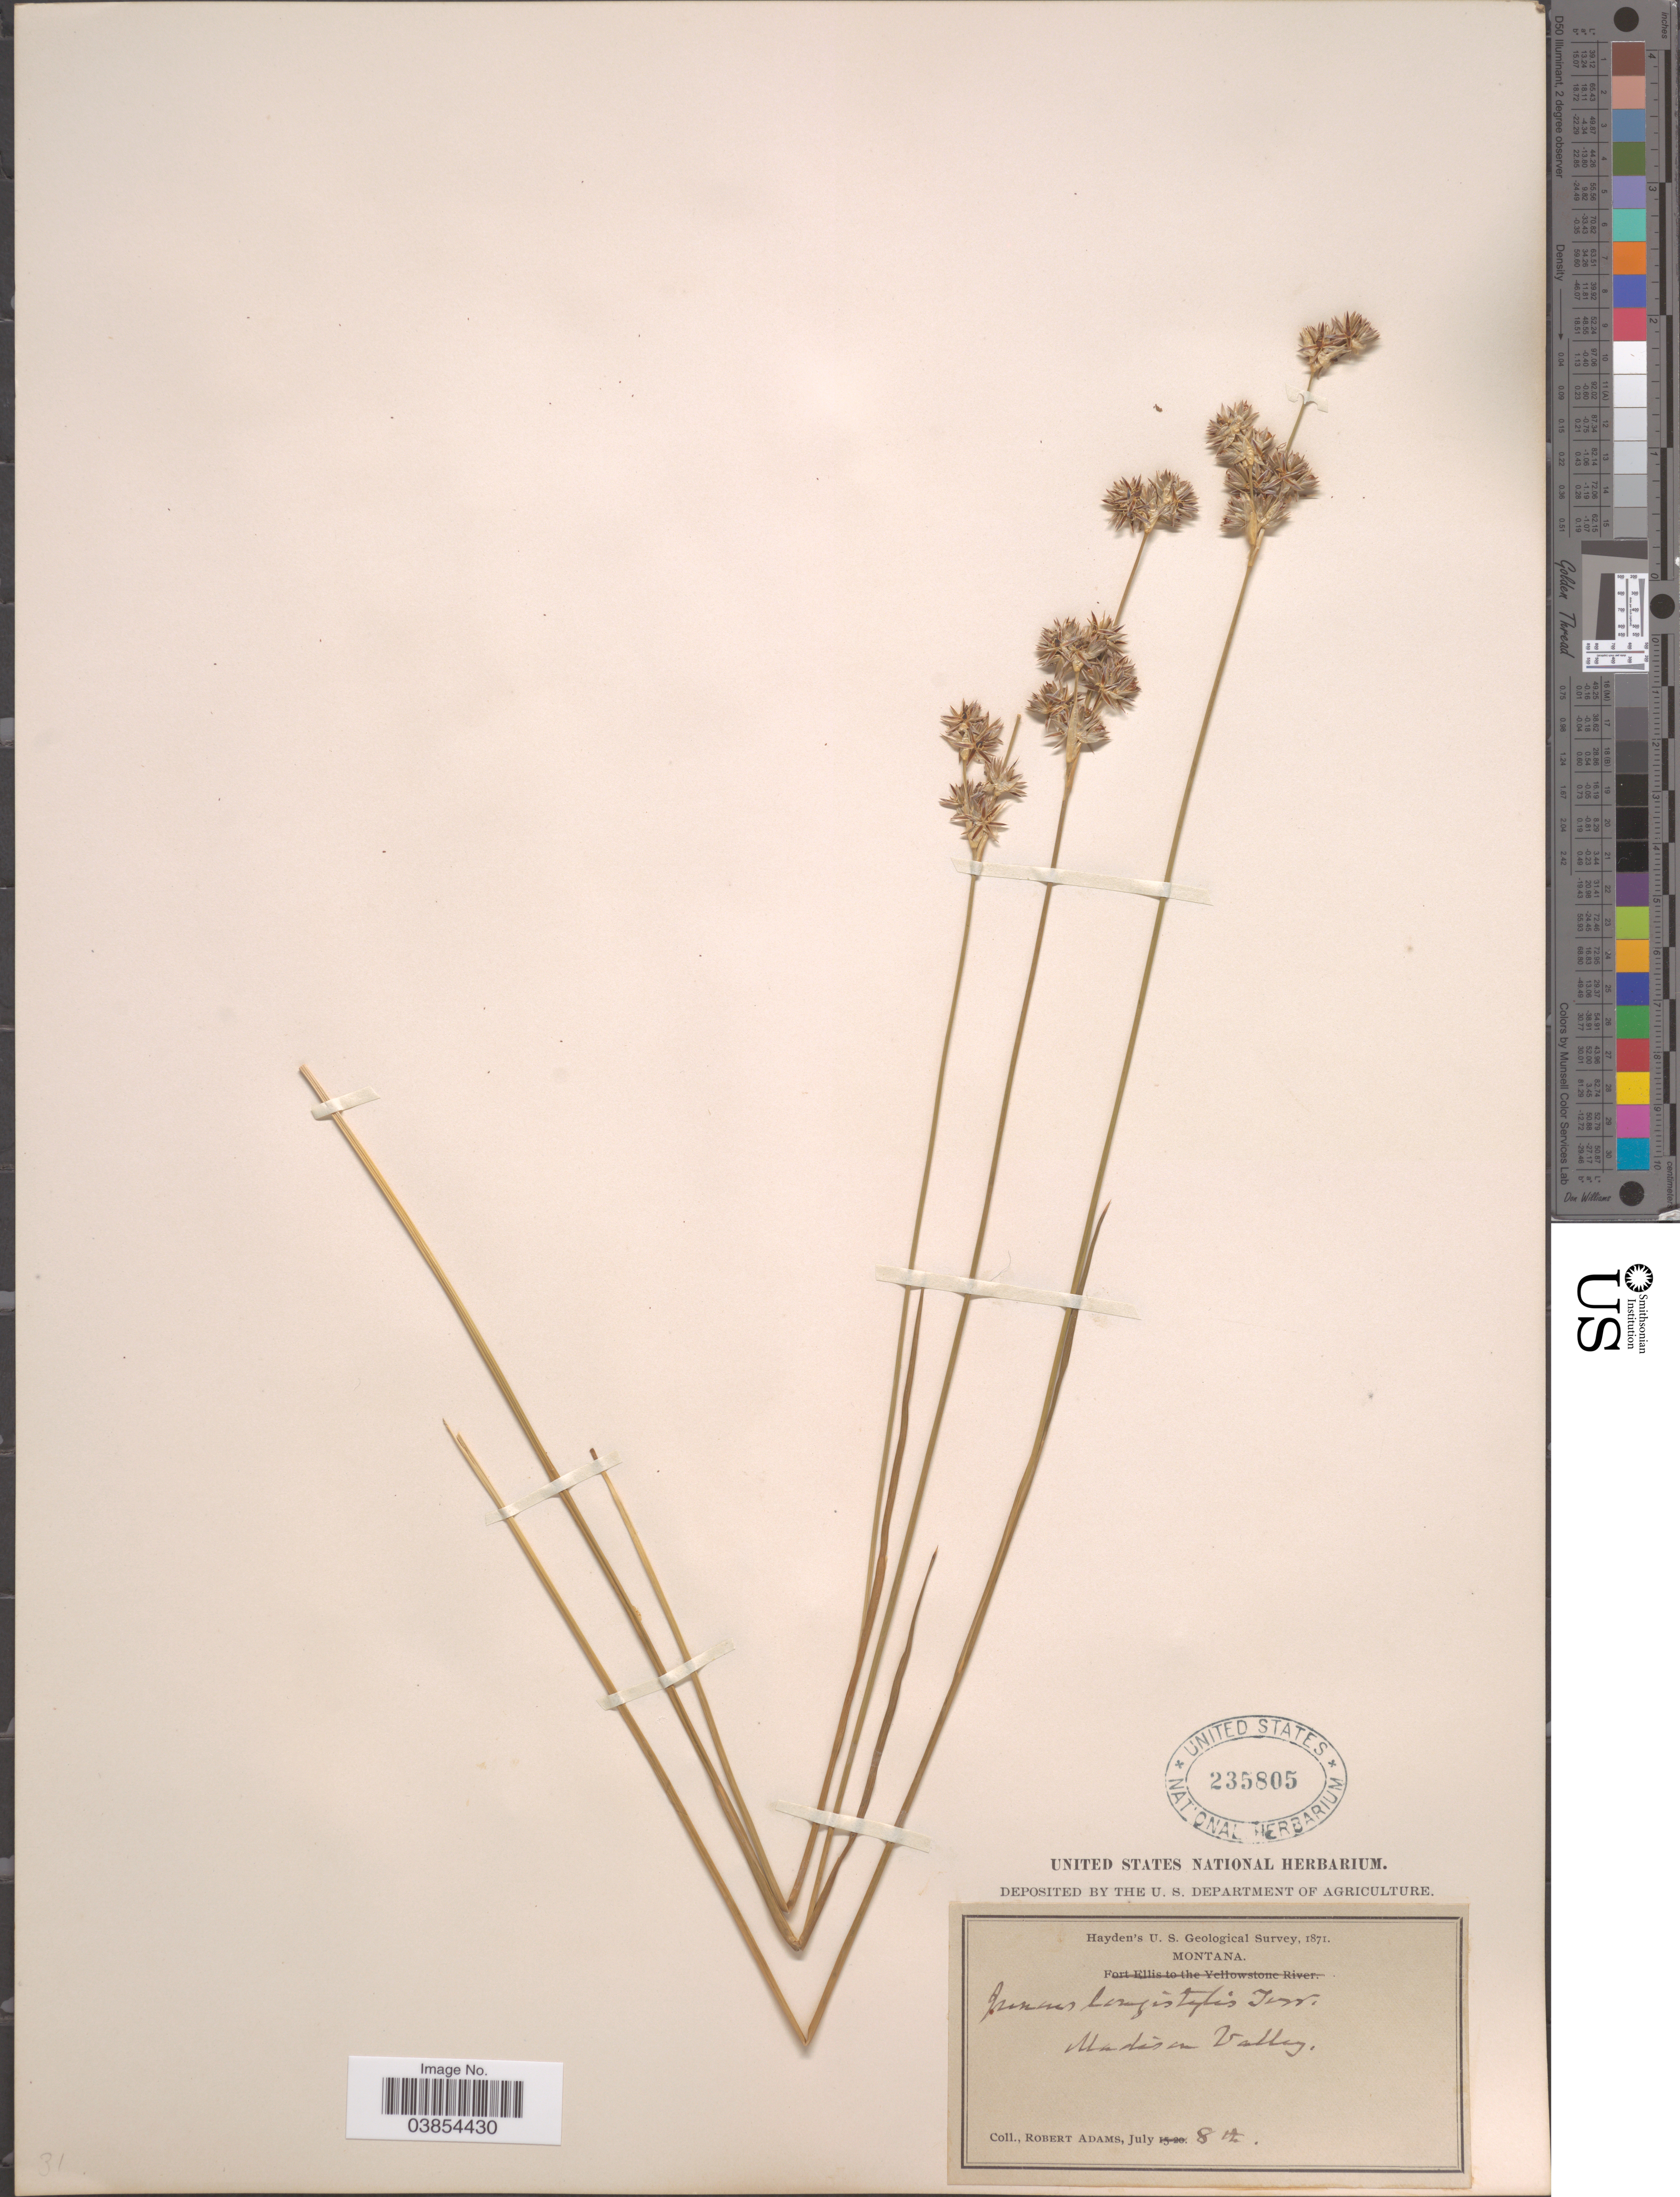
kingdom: Plantae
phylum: Tracheophyta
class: Liliopsida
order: Poales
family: Juncaceae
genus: Juncus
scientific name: Juncus longistylis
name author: Torr.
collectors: R. Adams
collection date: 1871-07-08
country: United States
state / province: Montana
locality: Madison Valley.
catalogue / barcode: US 235805